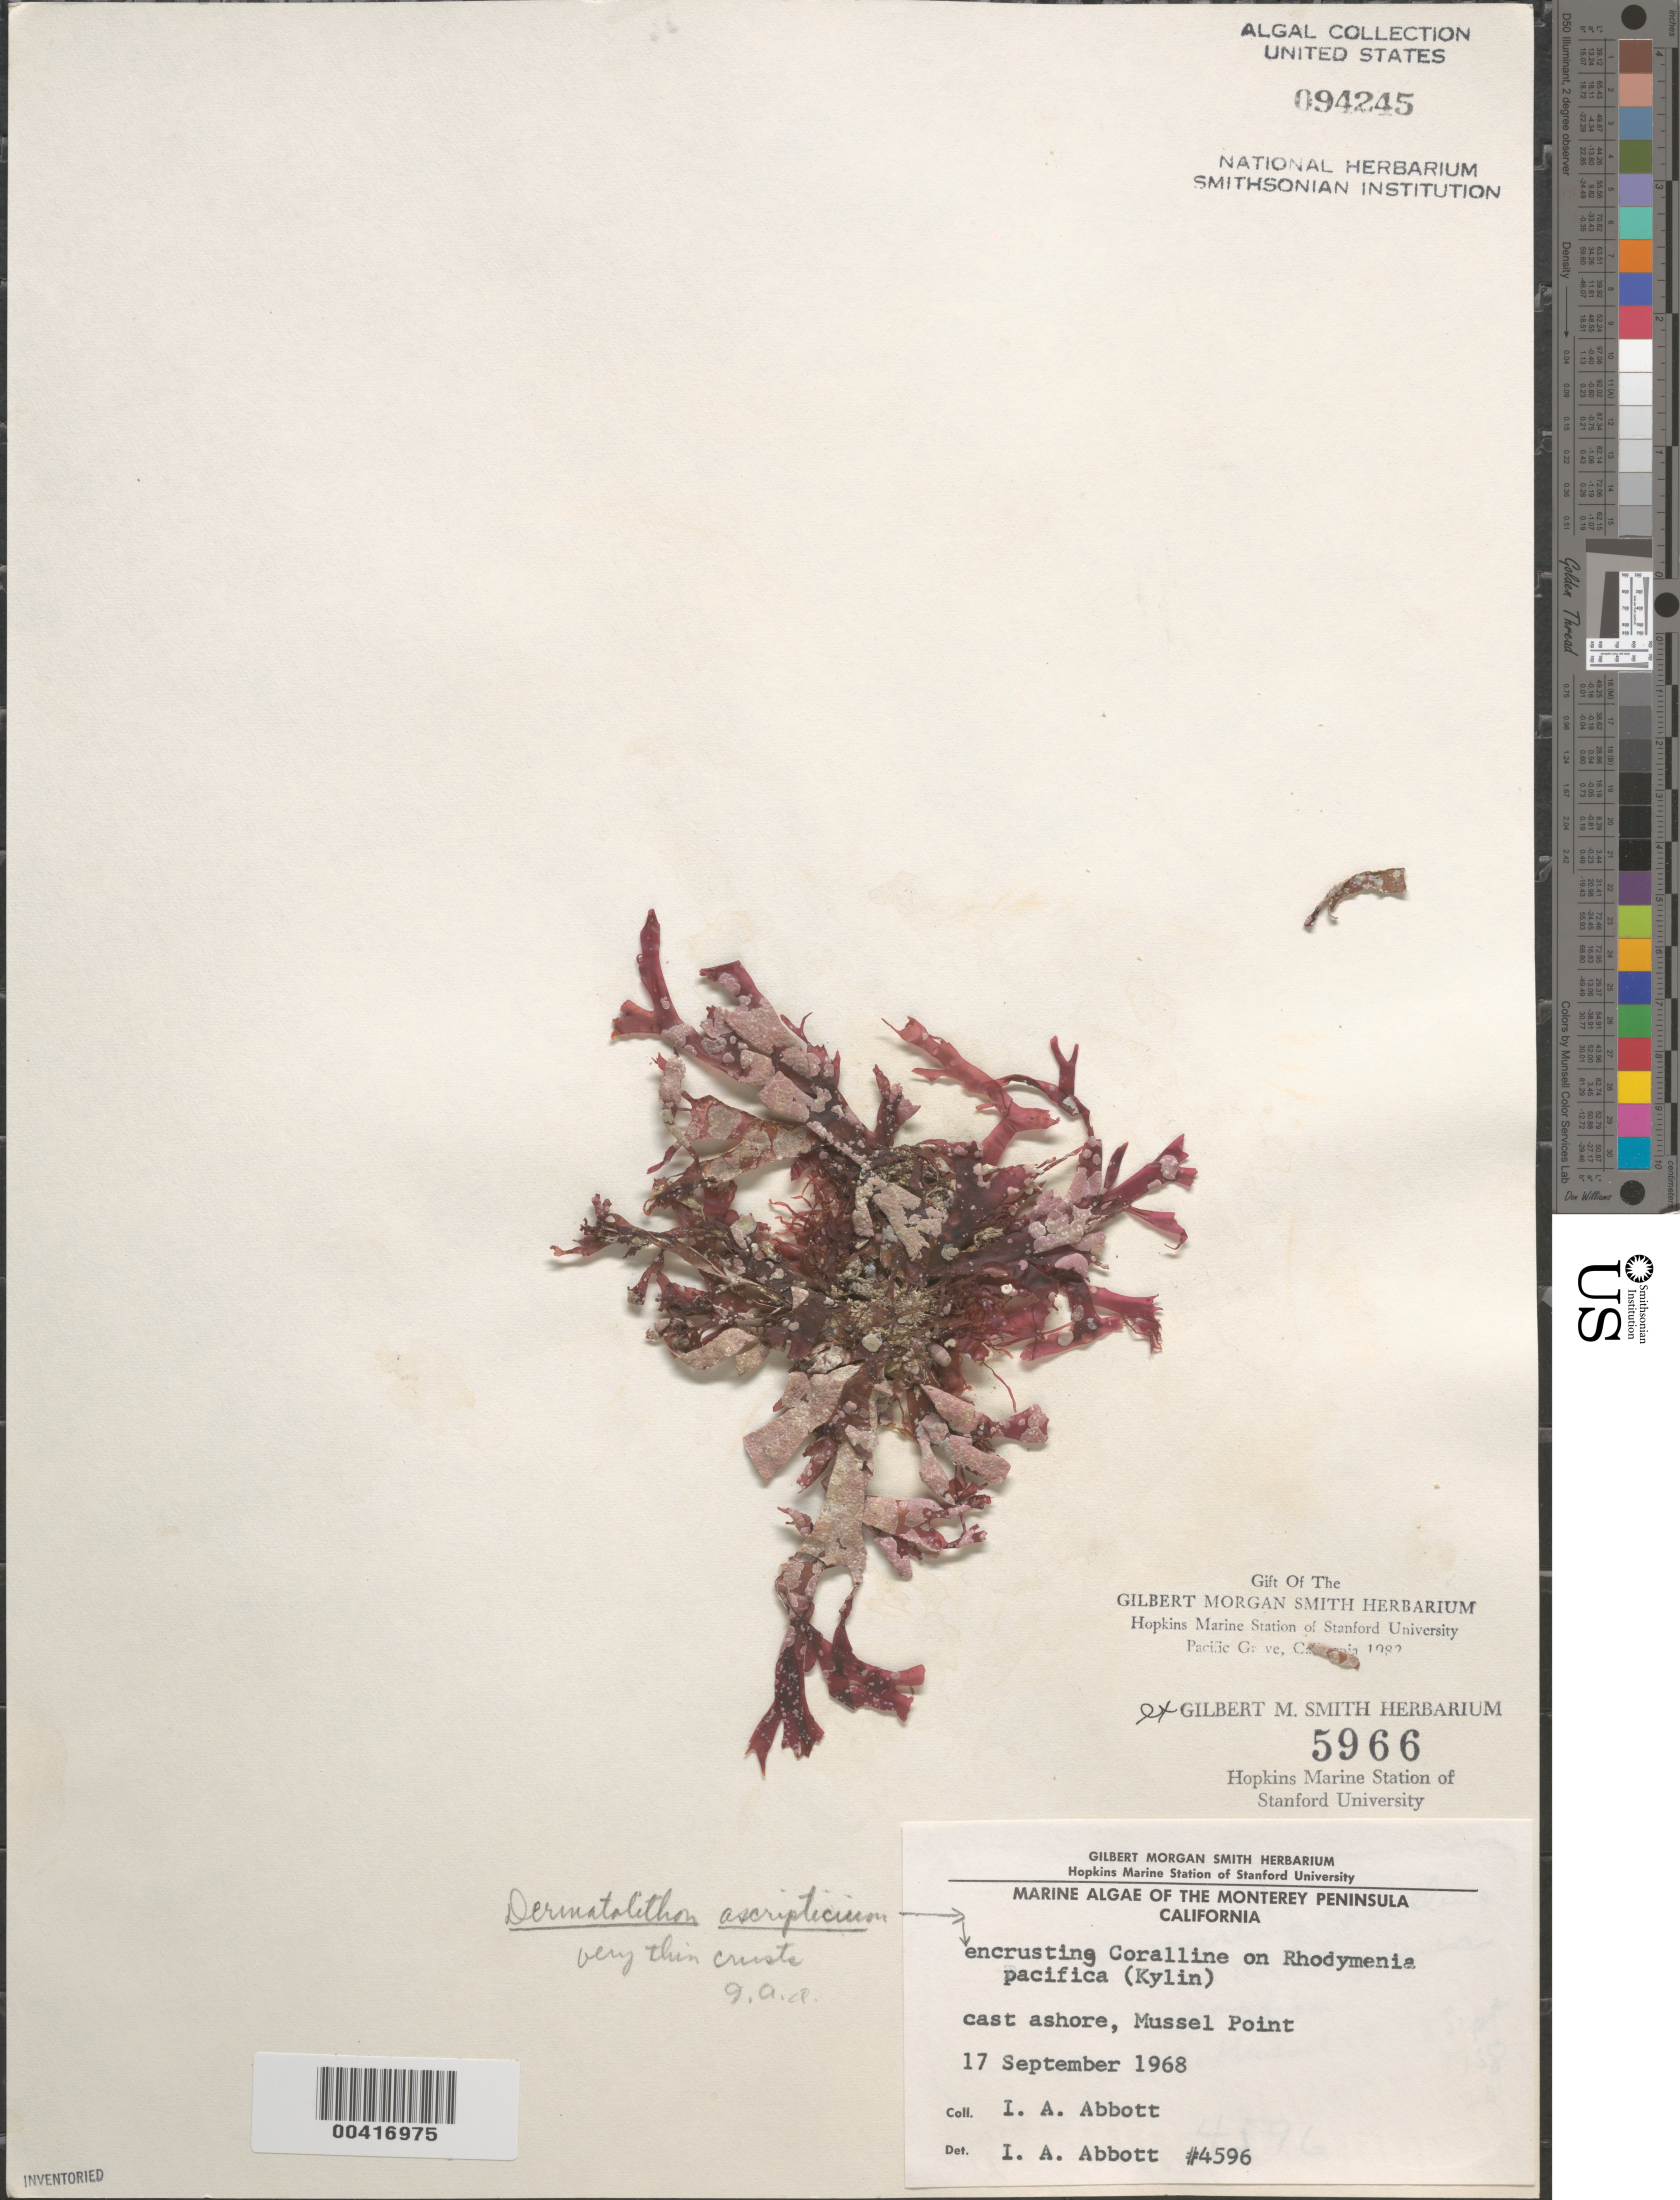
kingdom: Plantae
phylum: Rhodophyta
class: Florideophyceae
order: Corallinales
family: Corallinaceae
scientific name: Dermatolithon ascripticium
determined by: Abbott, Isabella A.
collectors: I. A. Abbott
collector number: IAA 4596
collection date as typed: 17 Sep 1968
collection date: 1968-09-17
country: United States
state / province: California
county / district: Monterey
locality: Mussel Point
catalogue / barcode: US 94245